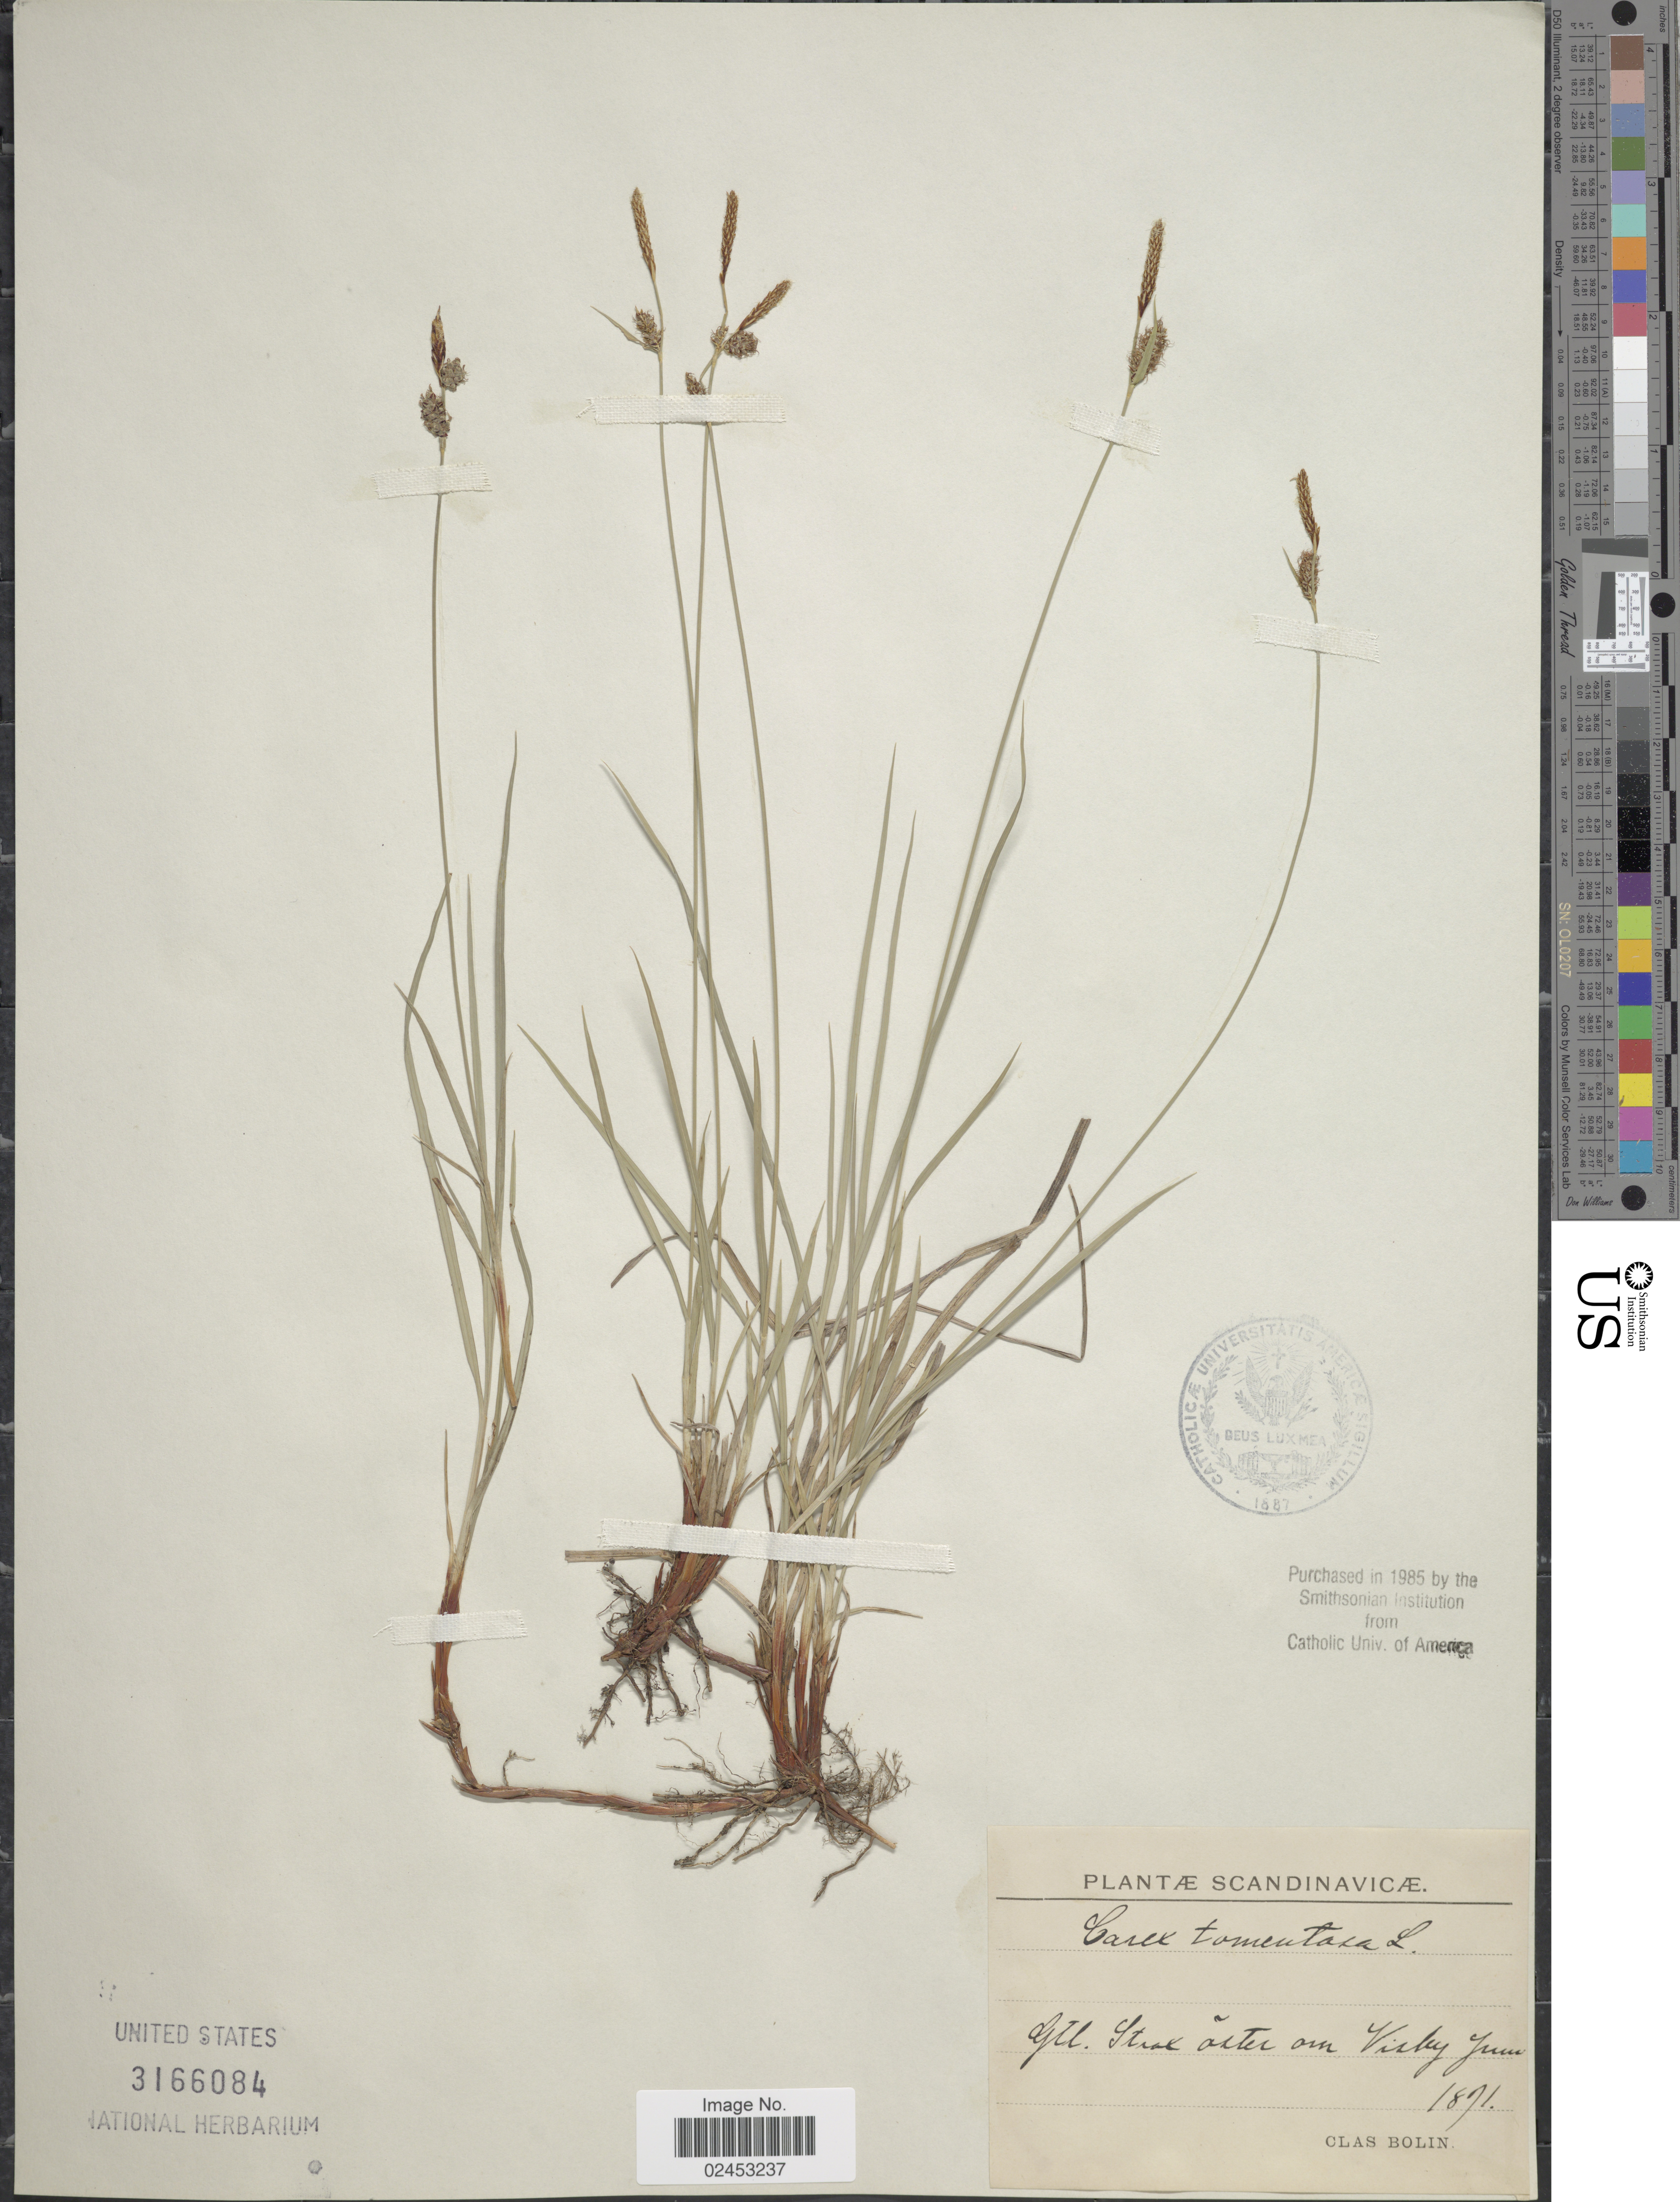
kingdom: Plantae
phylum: Tracheophyta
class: Liliopsida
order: Poales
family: Cyperaceae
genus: Carex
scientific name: Carex tomentosa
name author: L.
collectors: C. Bolin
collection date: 1871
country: Sweden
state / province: Gotland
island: Gotland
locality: Scandinavicae, Gtl. Strak aster om Visby.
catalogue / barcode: US 3166084